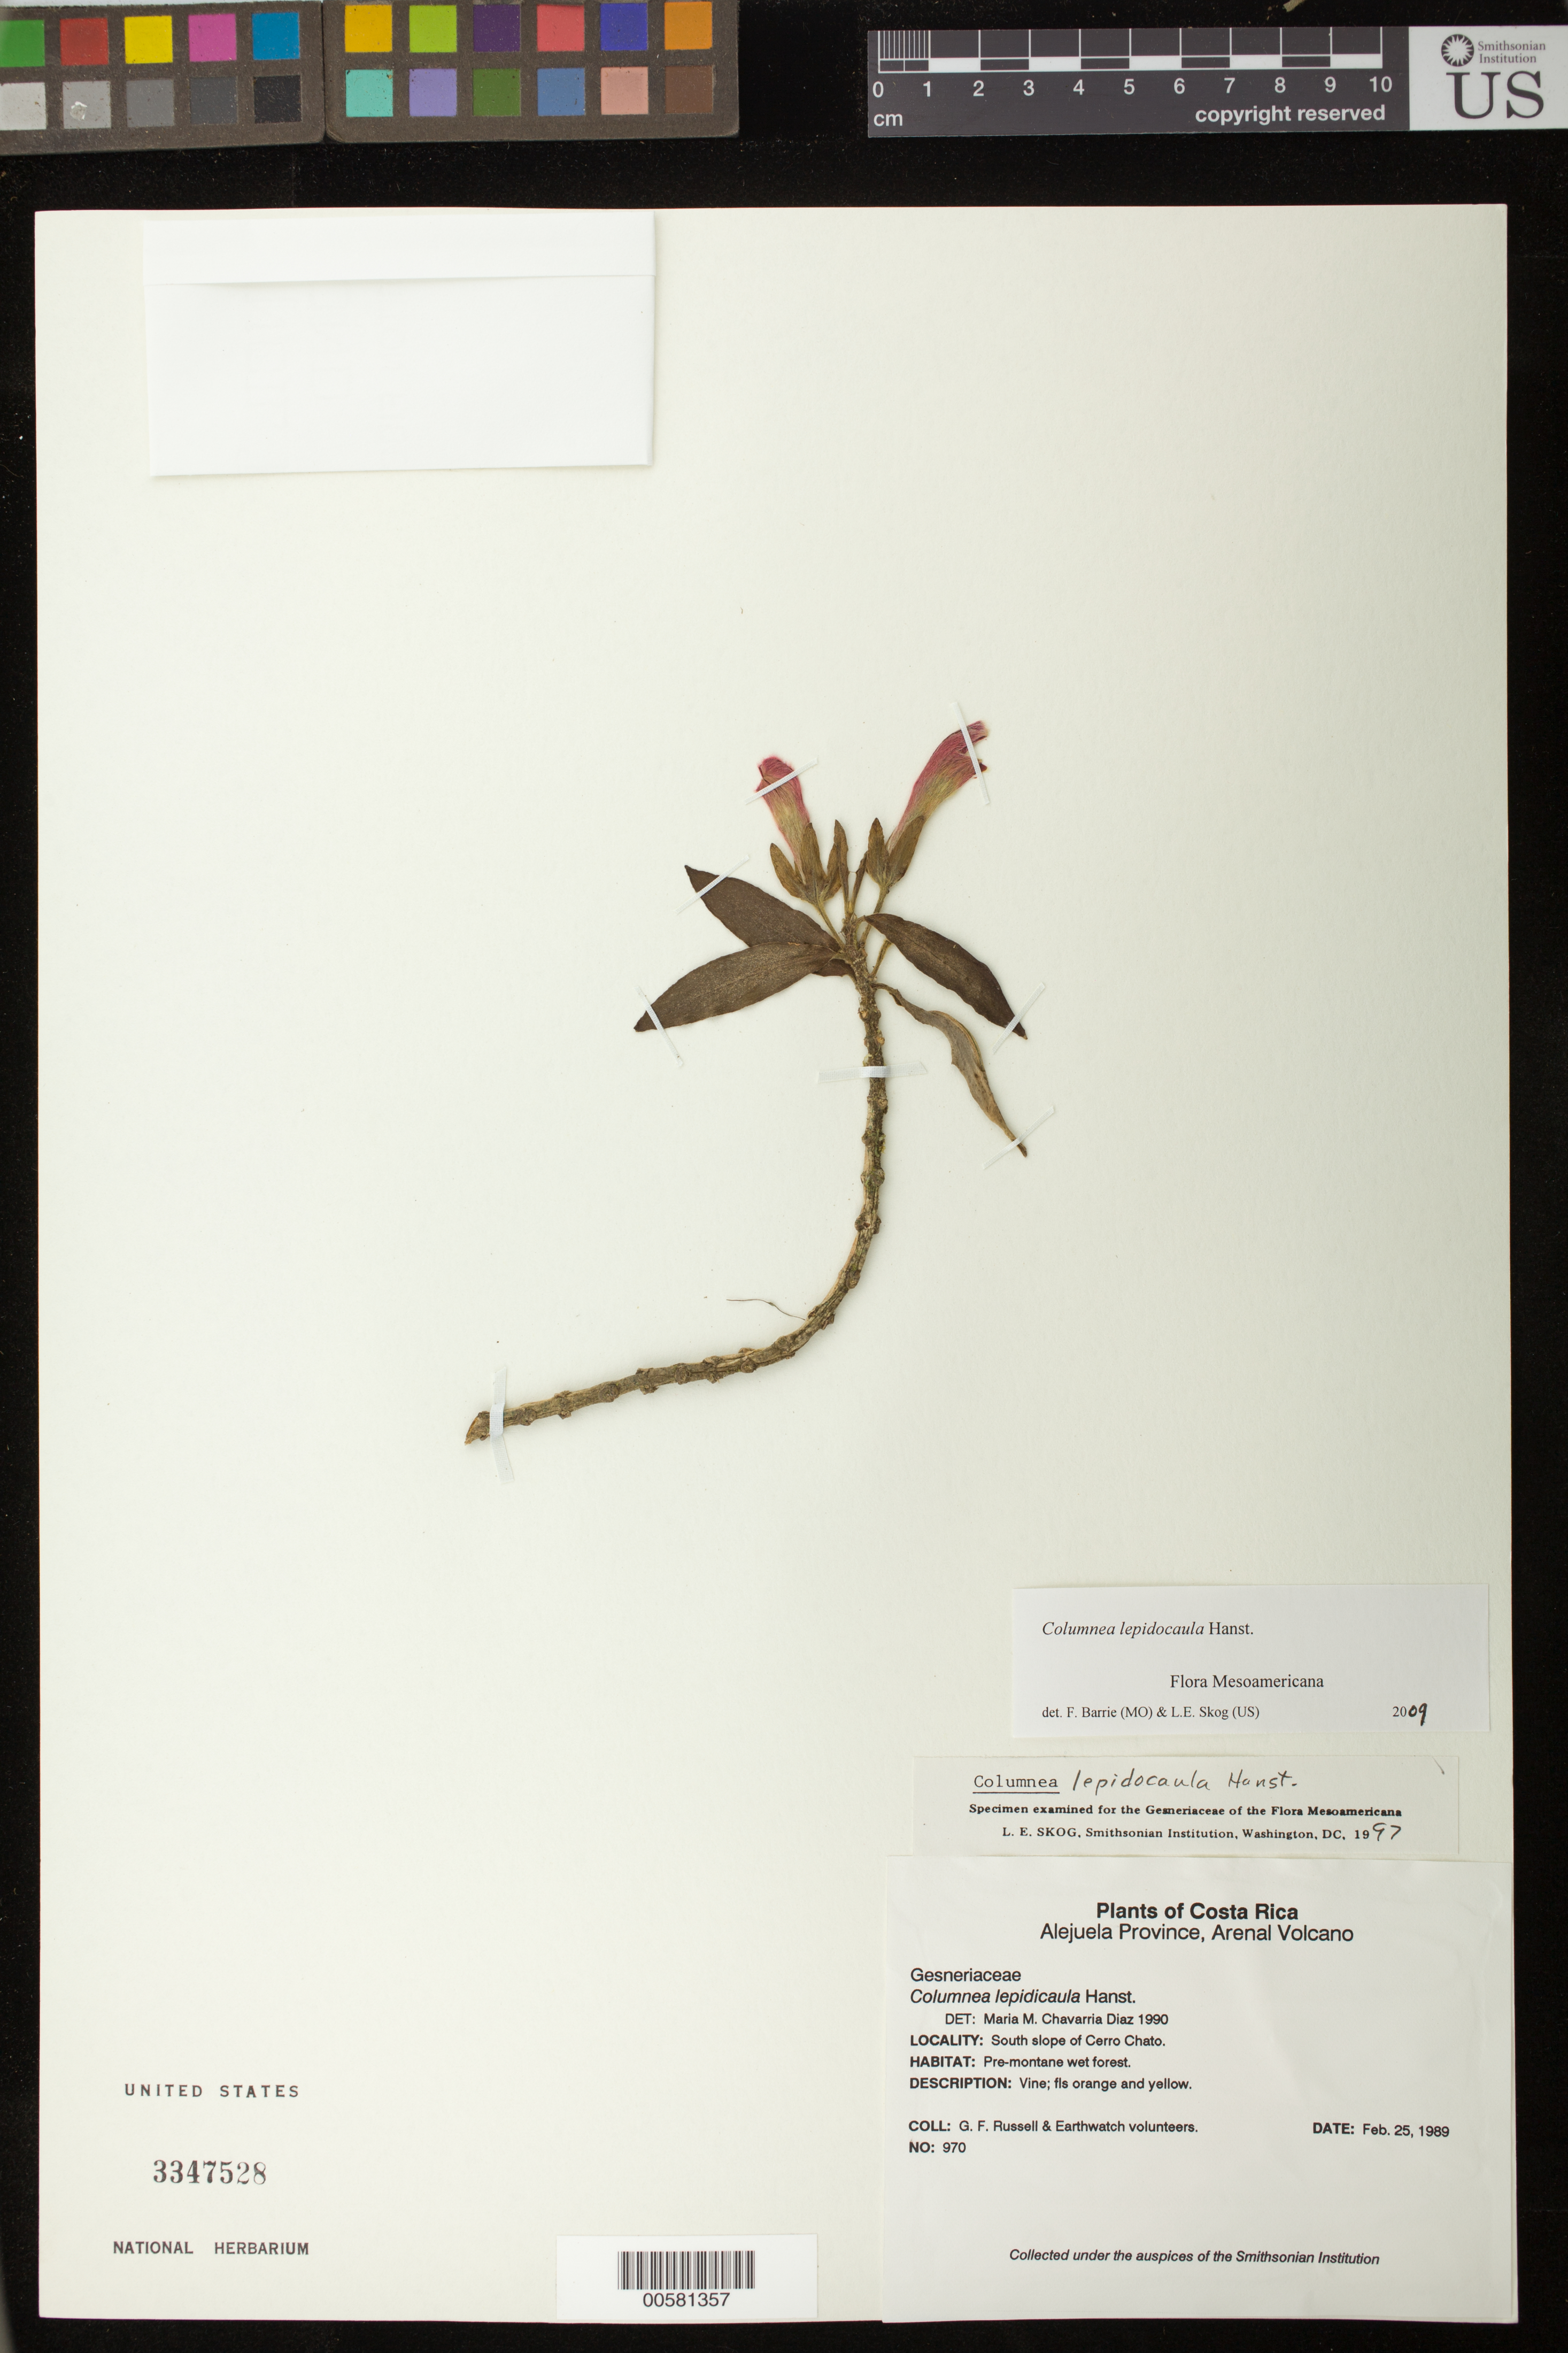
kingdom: Plantae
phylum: Tracheophyta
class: Magnoliopsida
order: Lamiales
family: Gesneriaceae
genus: Columnea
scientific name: Columnea lepidocaula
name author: Hanst.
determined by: Skog, Laurence E.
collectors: G. Russell & Earthwatch Volunteers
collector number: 970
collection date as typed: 25 Feb 1989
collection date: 1989-02-25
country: Costa Rica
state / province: Alajuela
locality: Arenal Volcano; S slope of Cerro Chato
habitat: Pre-montane wet forest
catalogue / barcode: US 3347528